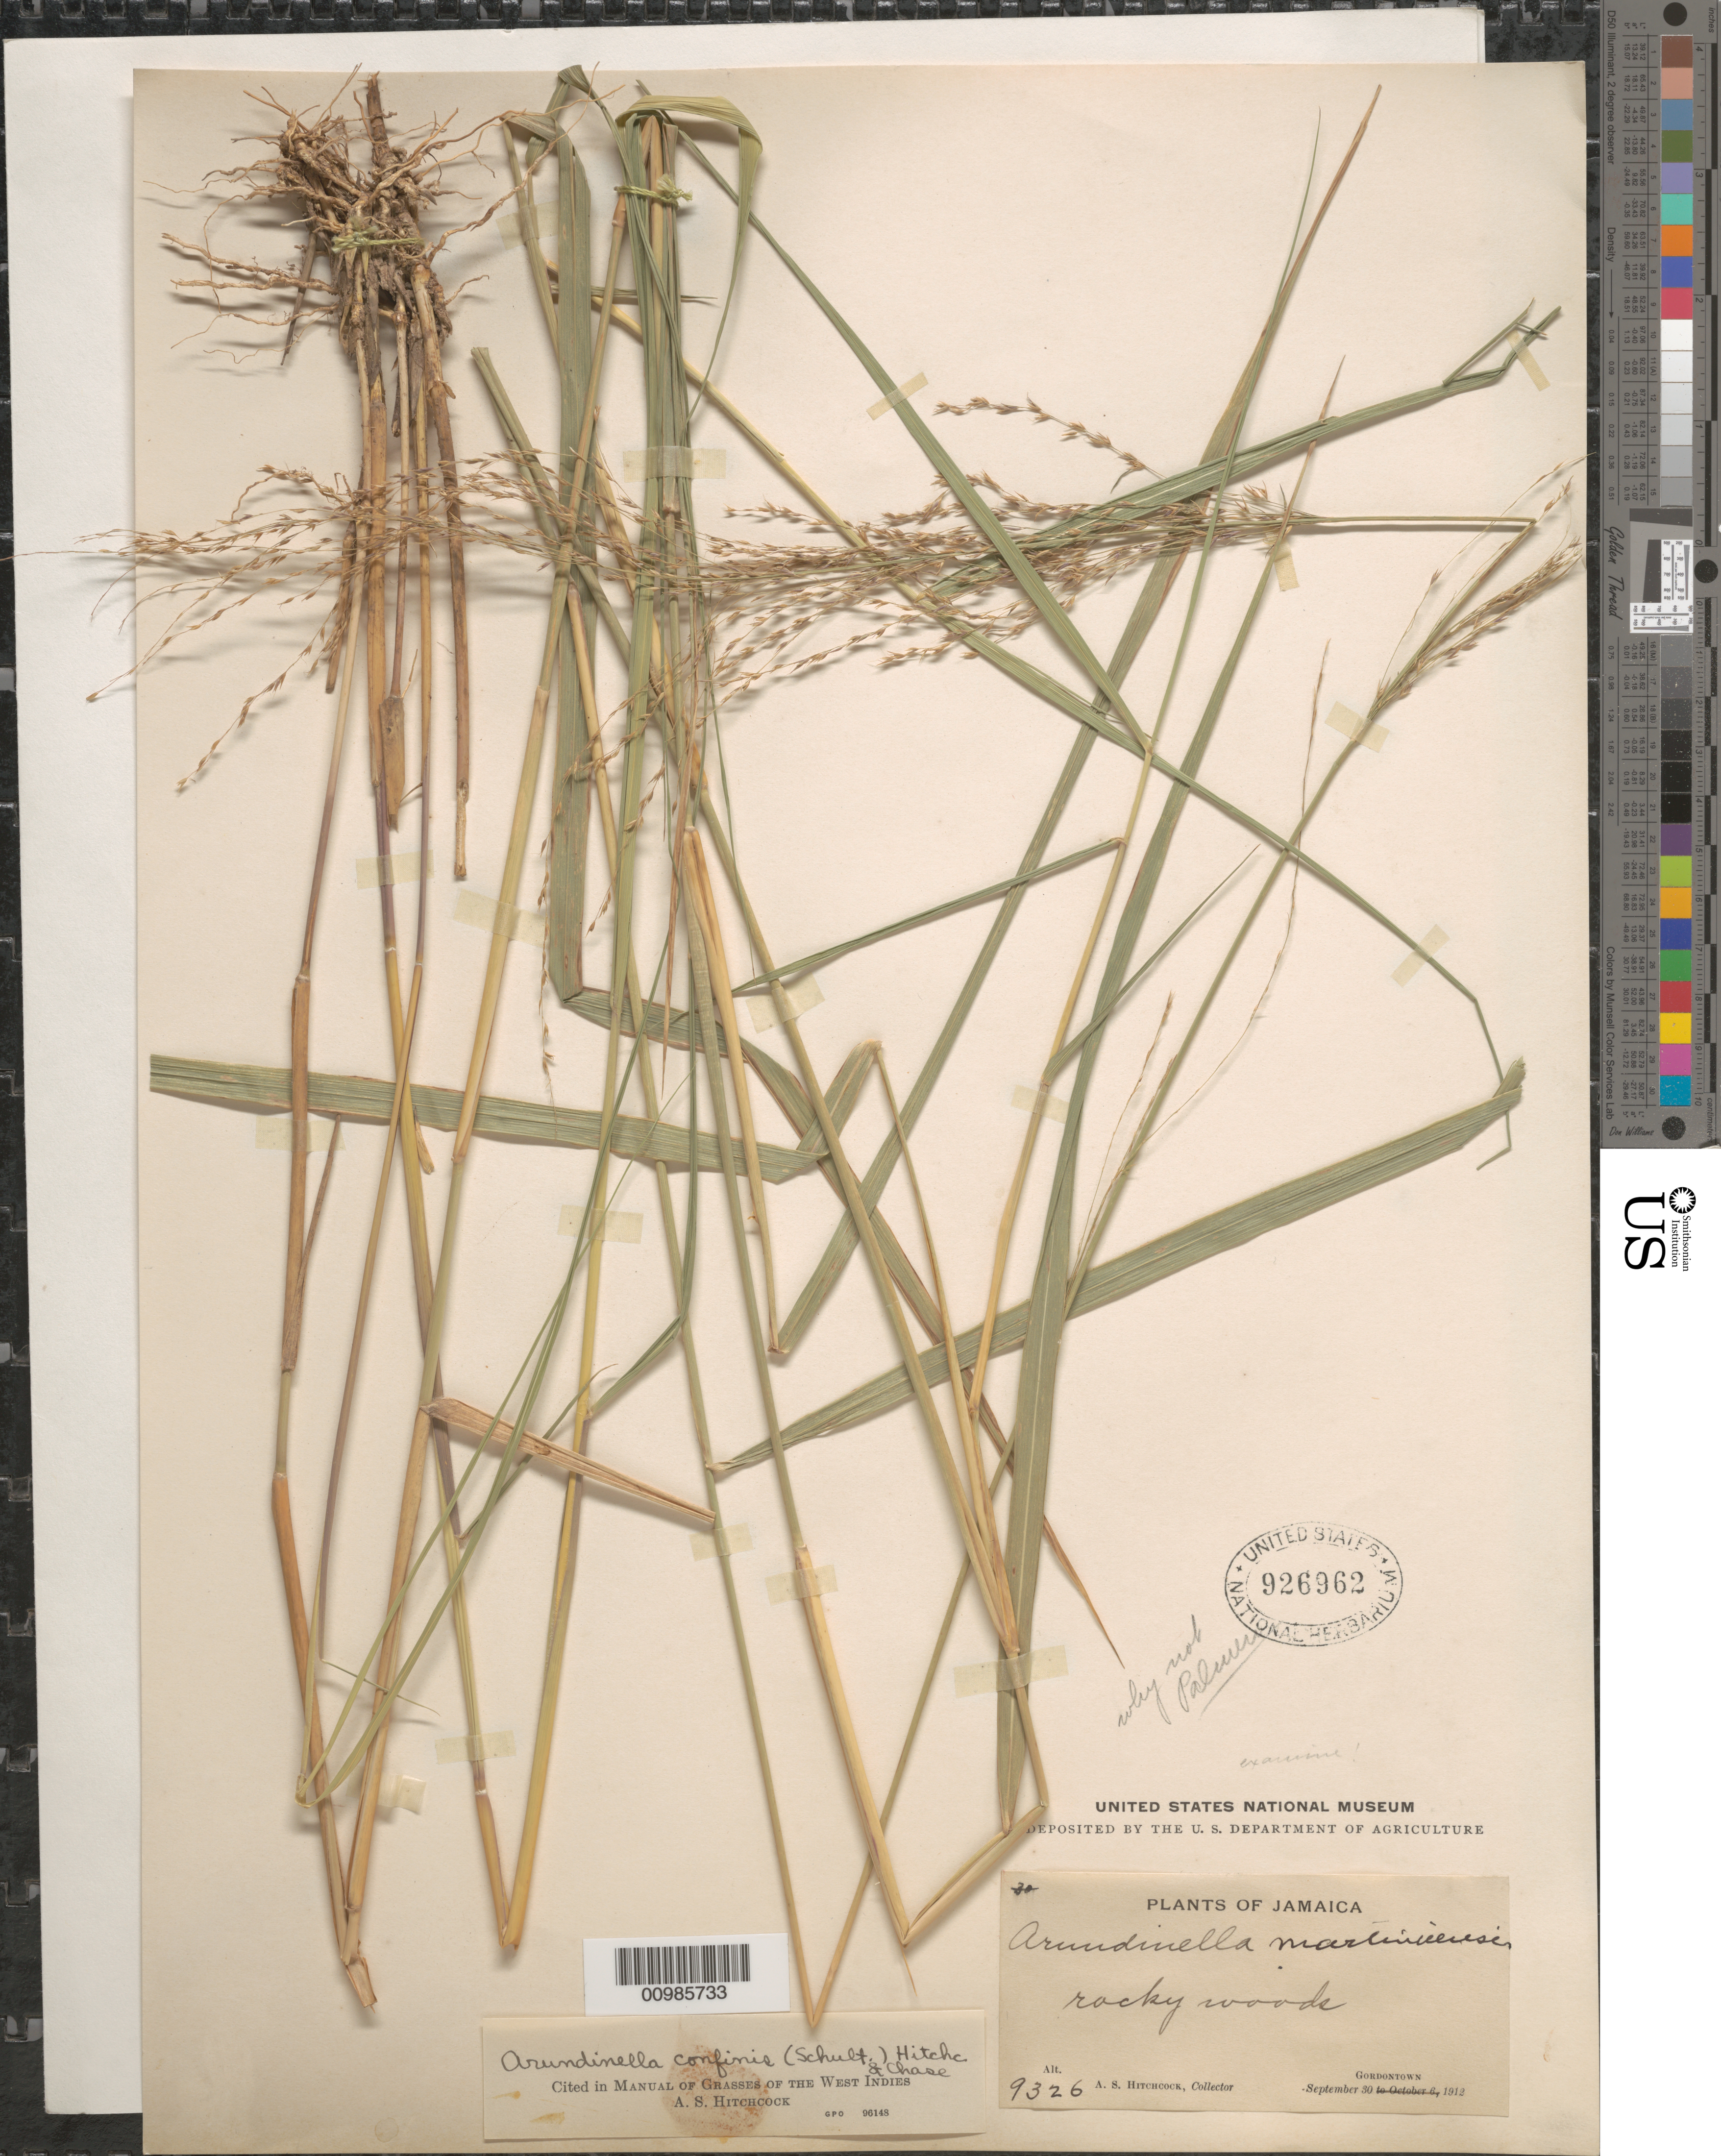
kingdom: Plantae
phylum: Tracheophyta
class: Liliopsida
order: Poales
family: Poaceae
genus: Arundinella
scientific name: Arundinella hispida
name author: (Humb. & Bonpl. ex Willd.) Kuntze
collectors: A. S. Hitchcock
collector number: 9326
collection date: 1912-09-30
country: Jamaica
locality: Gordontown.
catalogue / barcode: US 926962